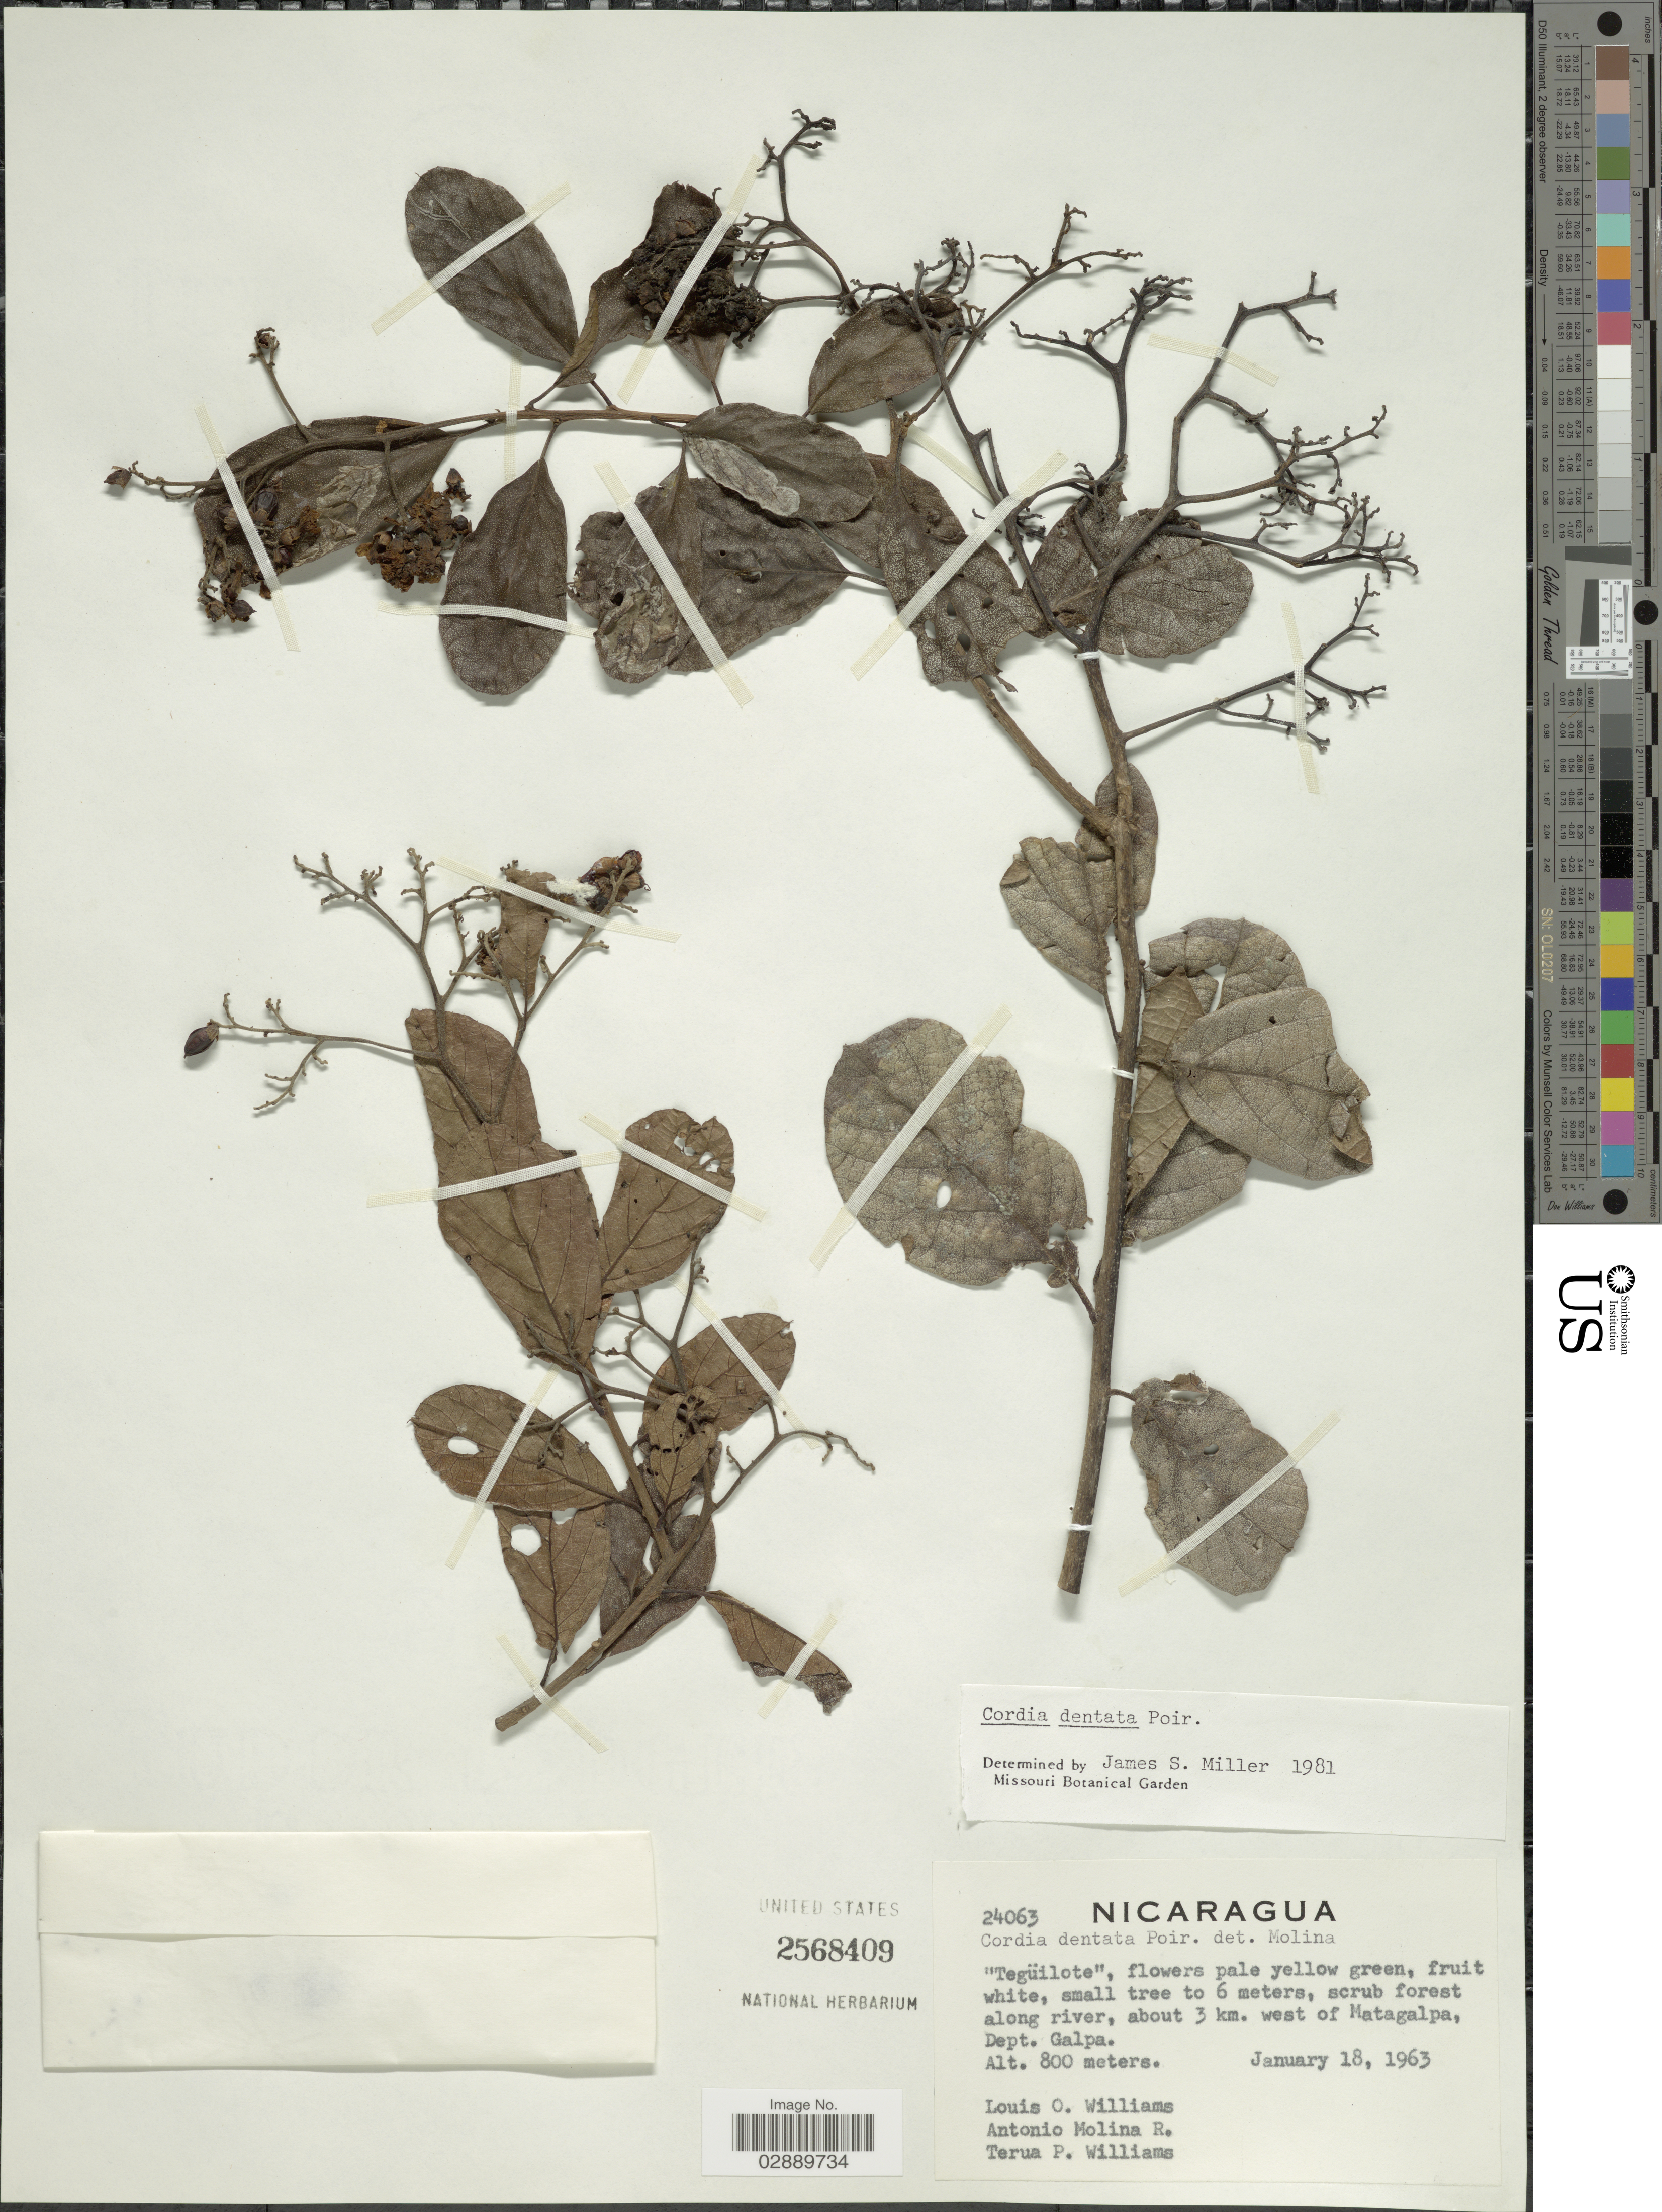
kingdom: Plantae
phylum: Tracheophyta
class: Magnoliopsida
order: Boraginales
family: Cordiaceae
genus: Cordia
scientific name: Cordia dentata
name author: Poir.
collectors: L. O. Williams, A. Molina R. & T. Williams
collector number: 24063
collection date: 1963-01-18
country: Nicaragua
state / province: Matagalpa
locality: Scrub forest along river, about 3 km. west of Matagalpa, Dept. Galpa.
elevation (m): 800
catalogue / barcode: US 2568409